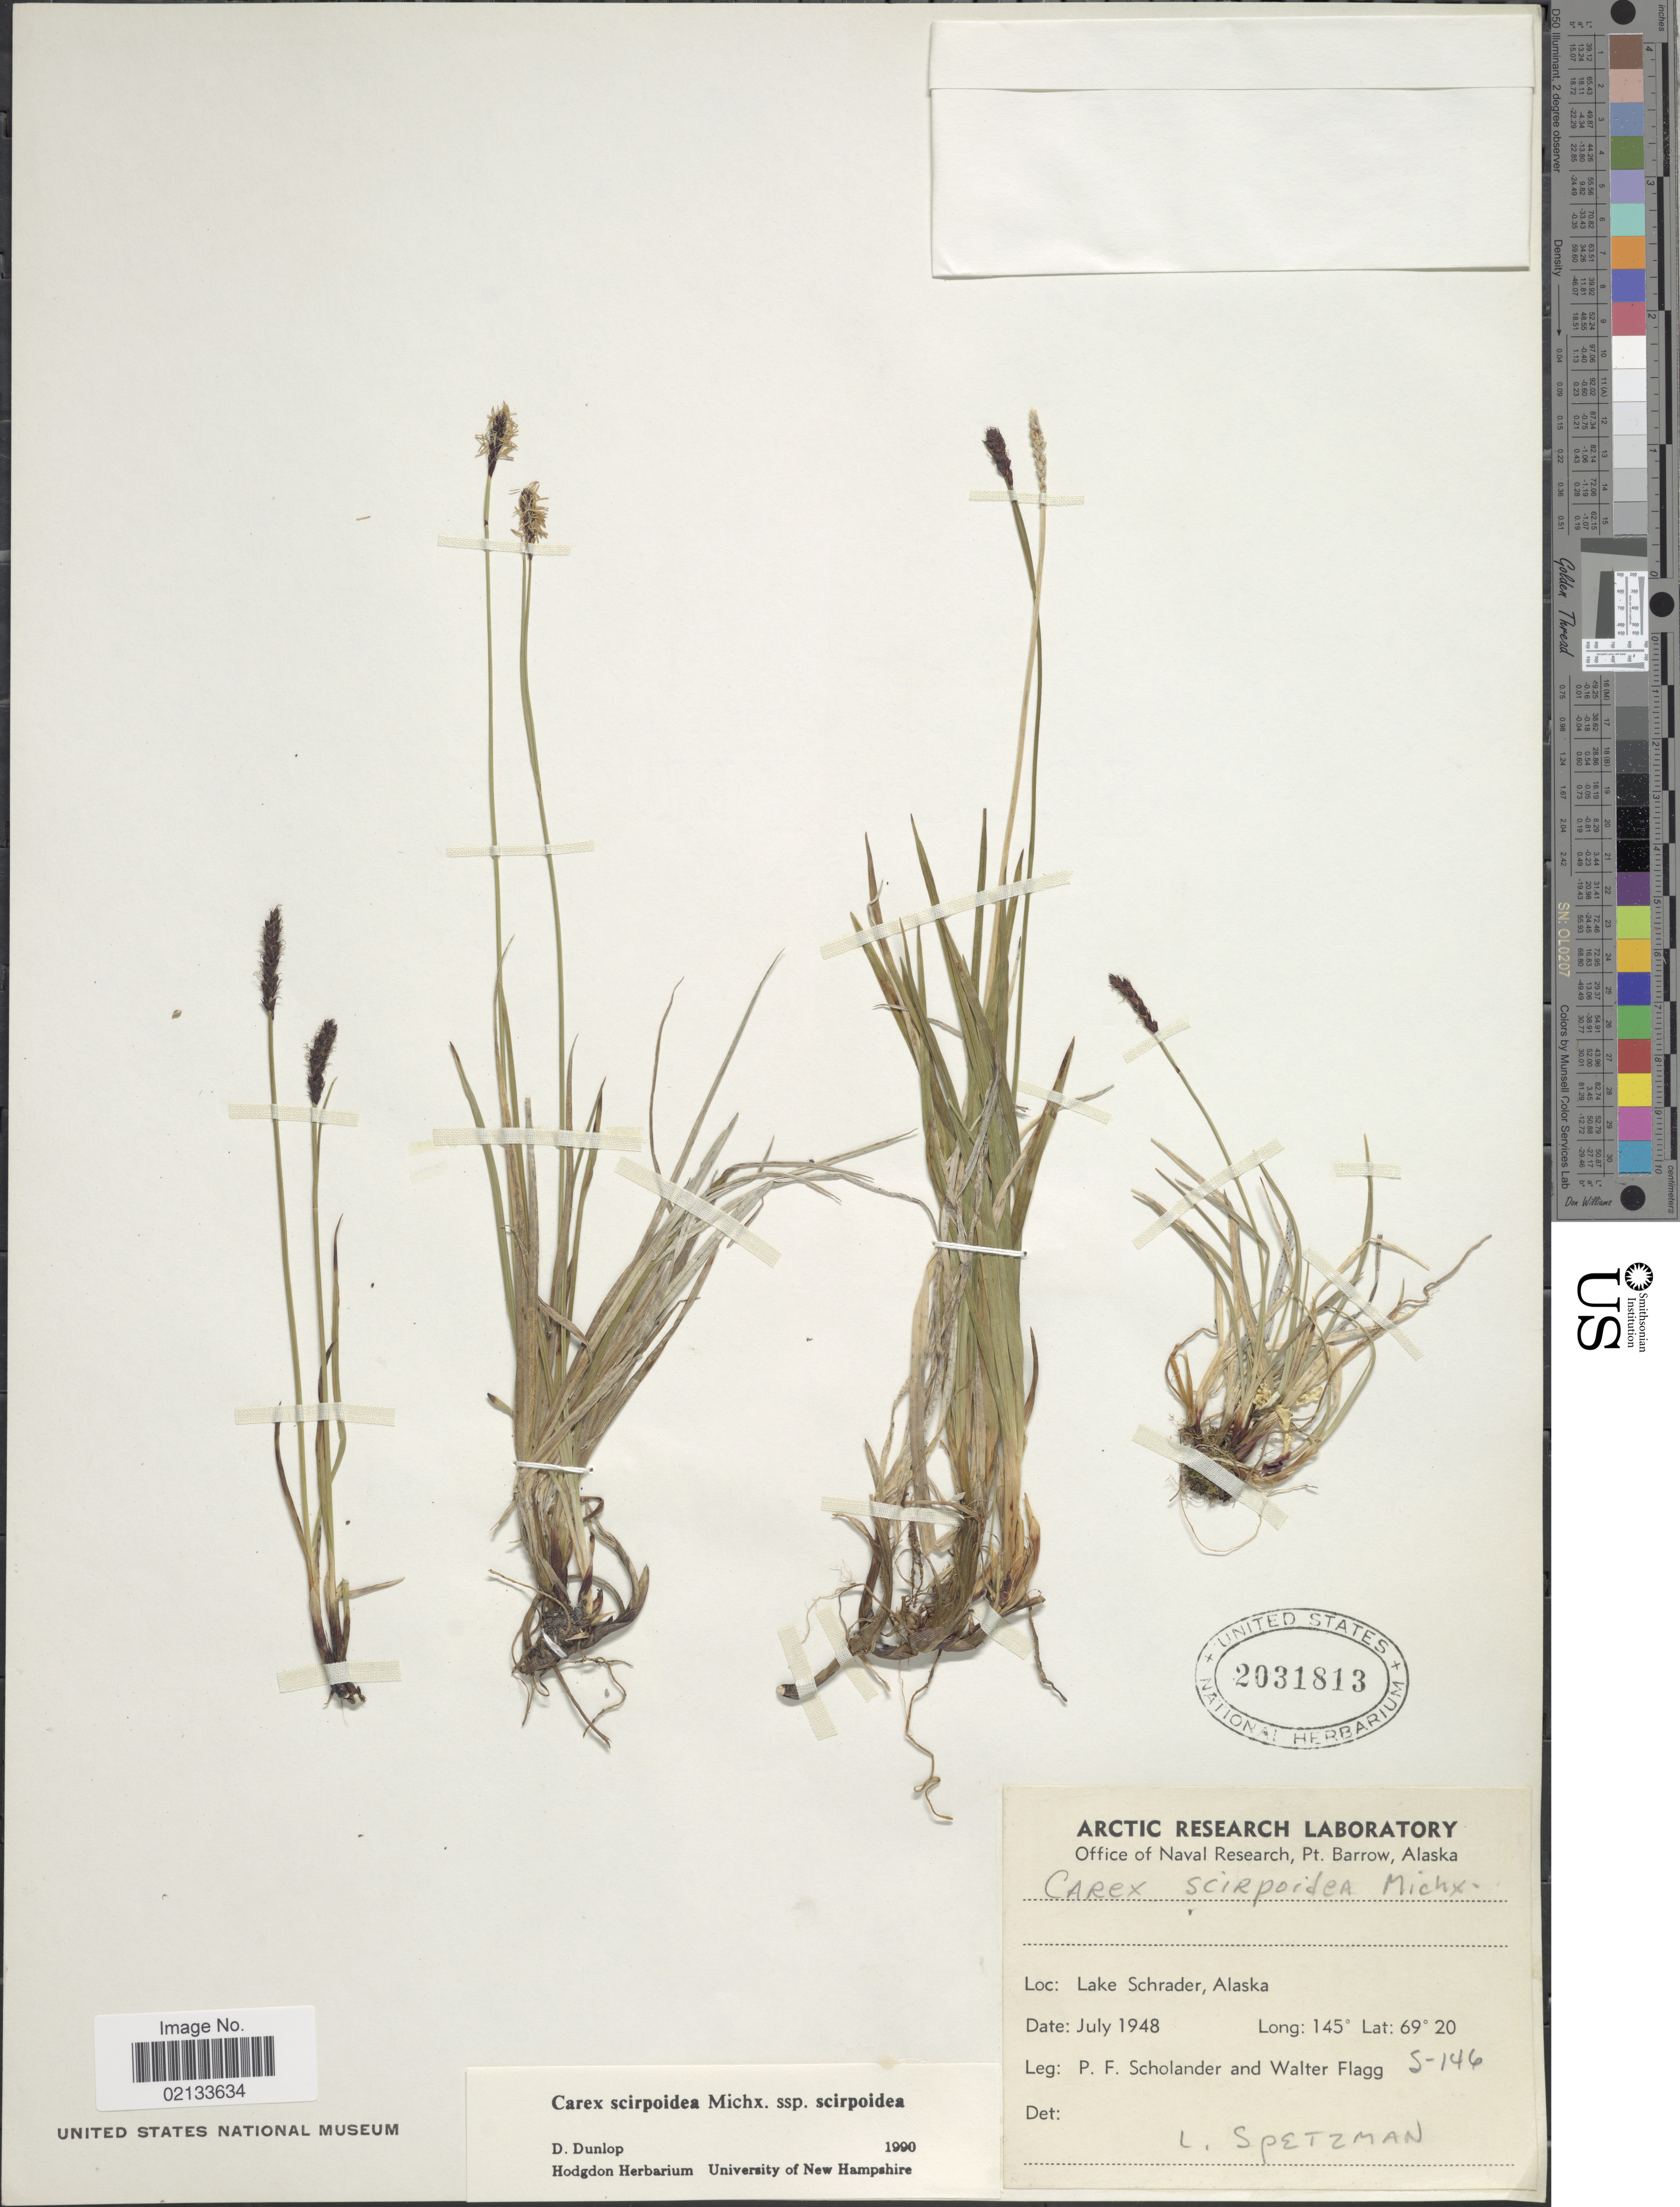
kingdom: Plantae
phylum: Tracheophyta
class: Liliopsida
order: Poales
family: Cyperaceae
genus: Carex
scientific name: Carex scirpoidea subsp. scirpoidea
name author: Michx.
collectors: P. Scholander & W. Flagg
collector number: S-146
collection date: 1948-07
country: United States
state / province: Alaska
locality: Lake Schrader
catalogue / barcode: US 2031813